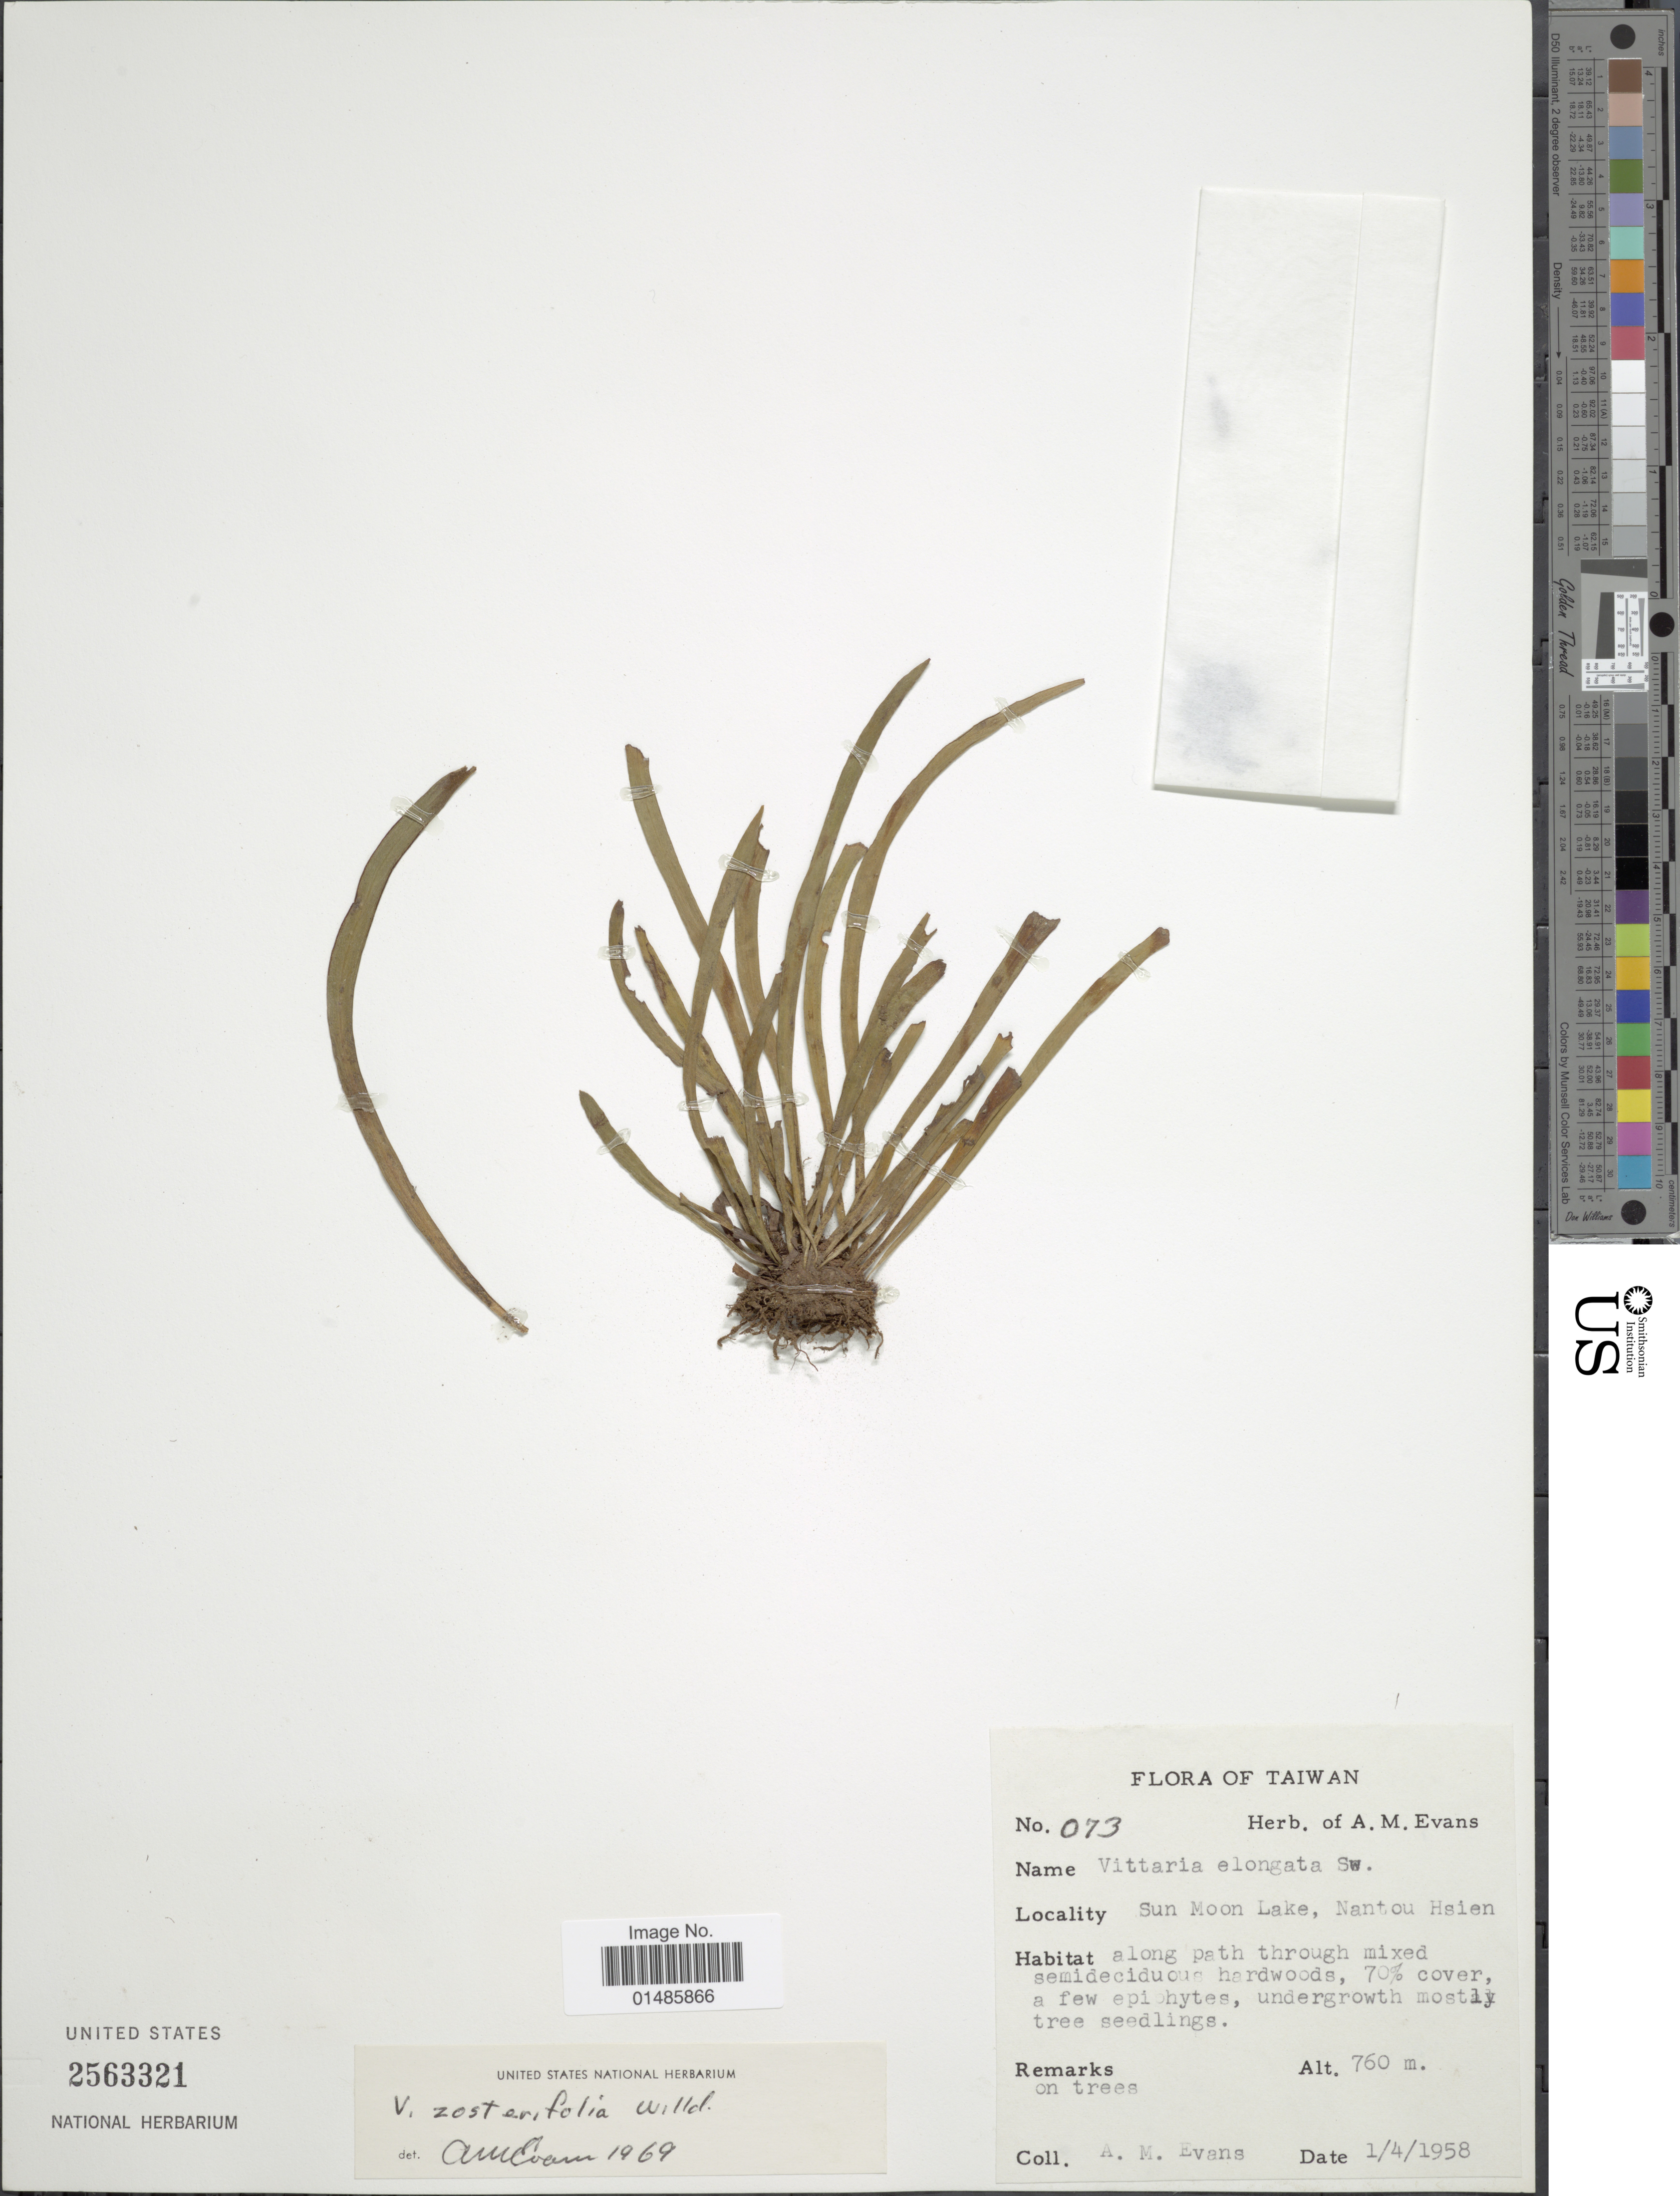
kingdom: Plantae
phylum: Tracheophyta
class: Polypodiopsida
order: Polypodiales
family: Pteridaceae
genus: Haplopteris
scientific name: Haplopteris zosterifolia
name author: (Willd.) E.H. Crane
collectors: A. M. Evans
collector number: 073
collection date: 1958-04-01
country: Taiwan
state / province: Nantou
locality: Sun Moon Lake. Nantou Hsien.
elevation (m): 760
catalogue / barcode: US 2563321